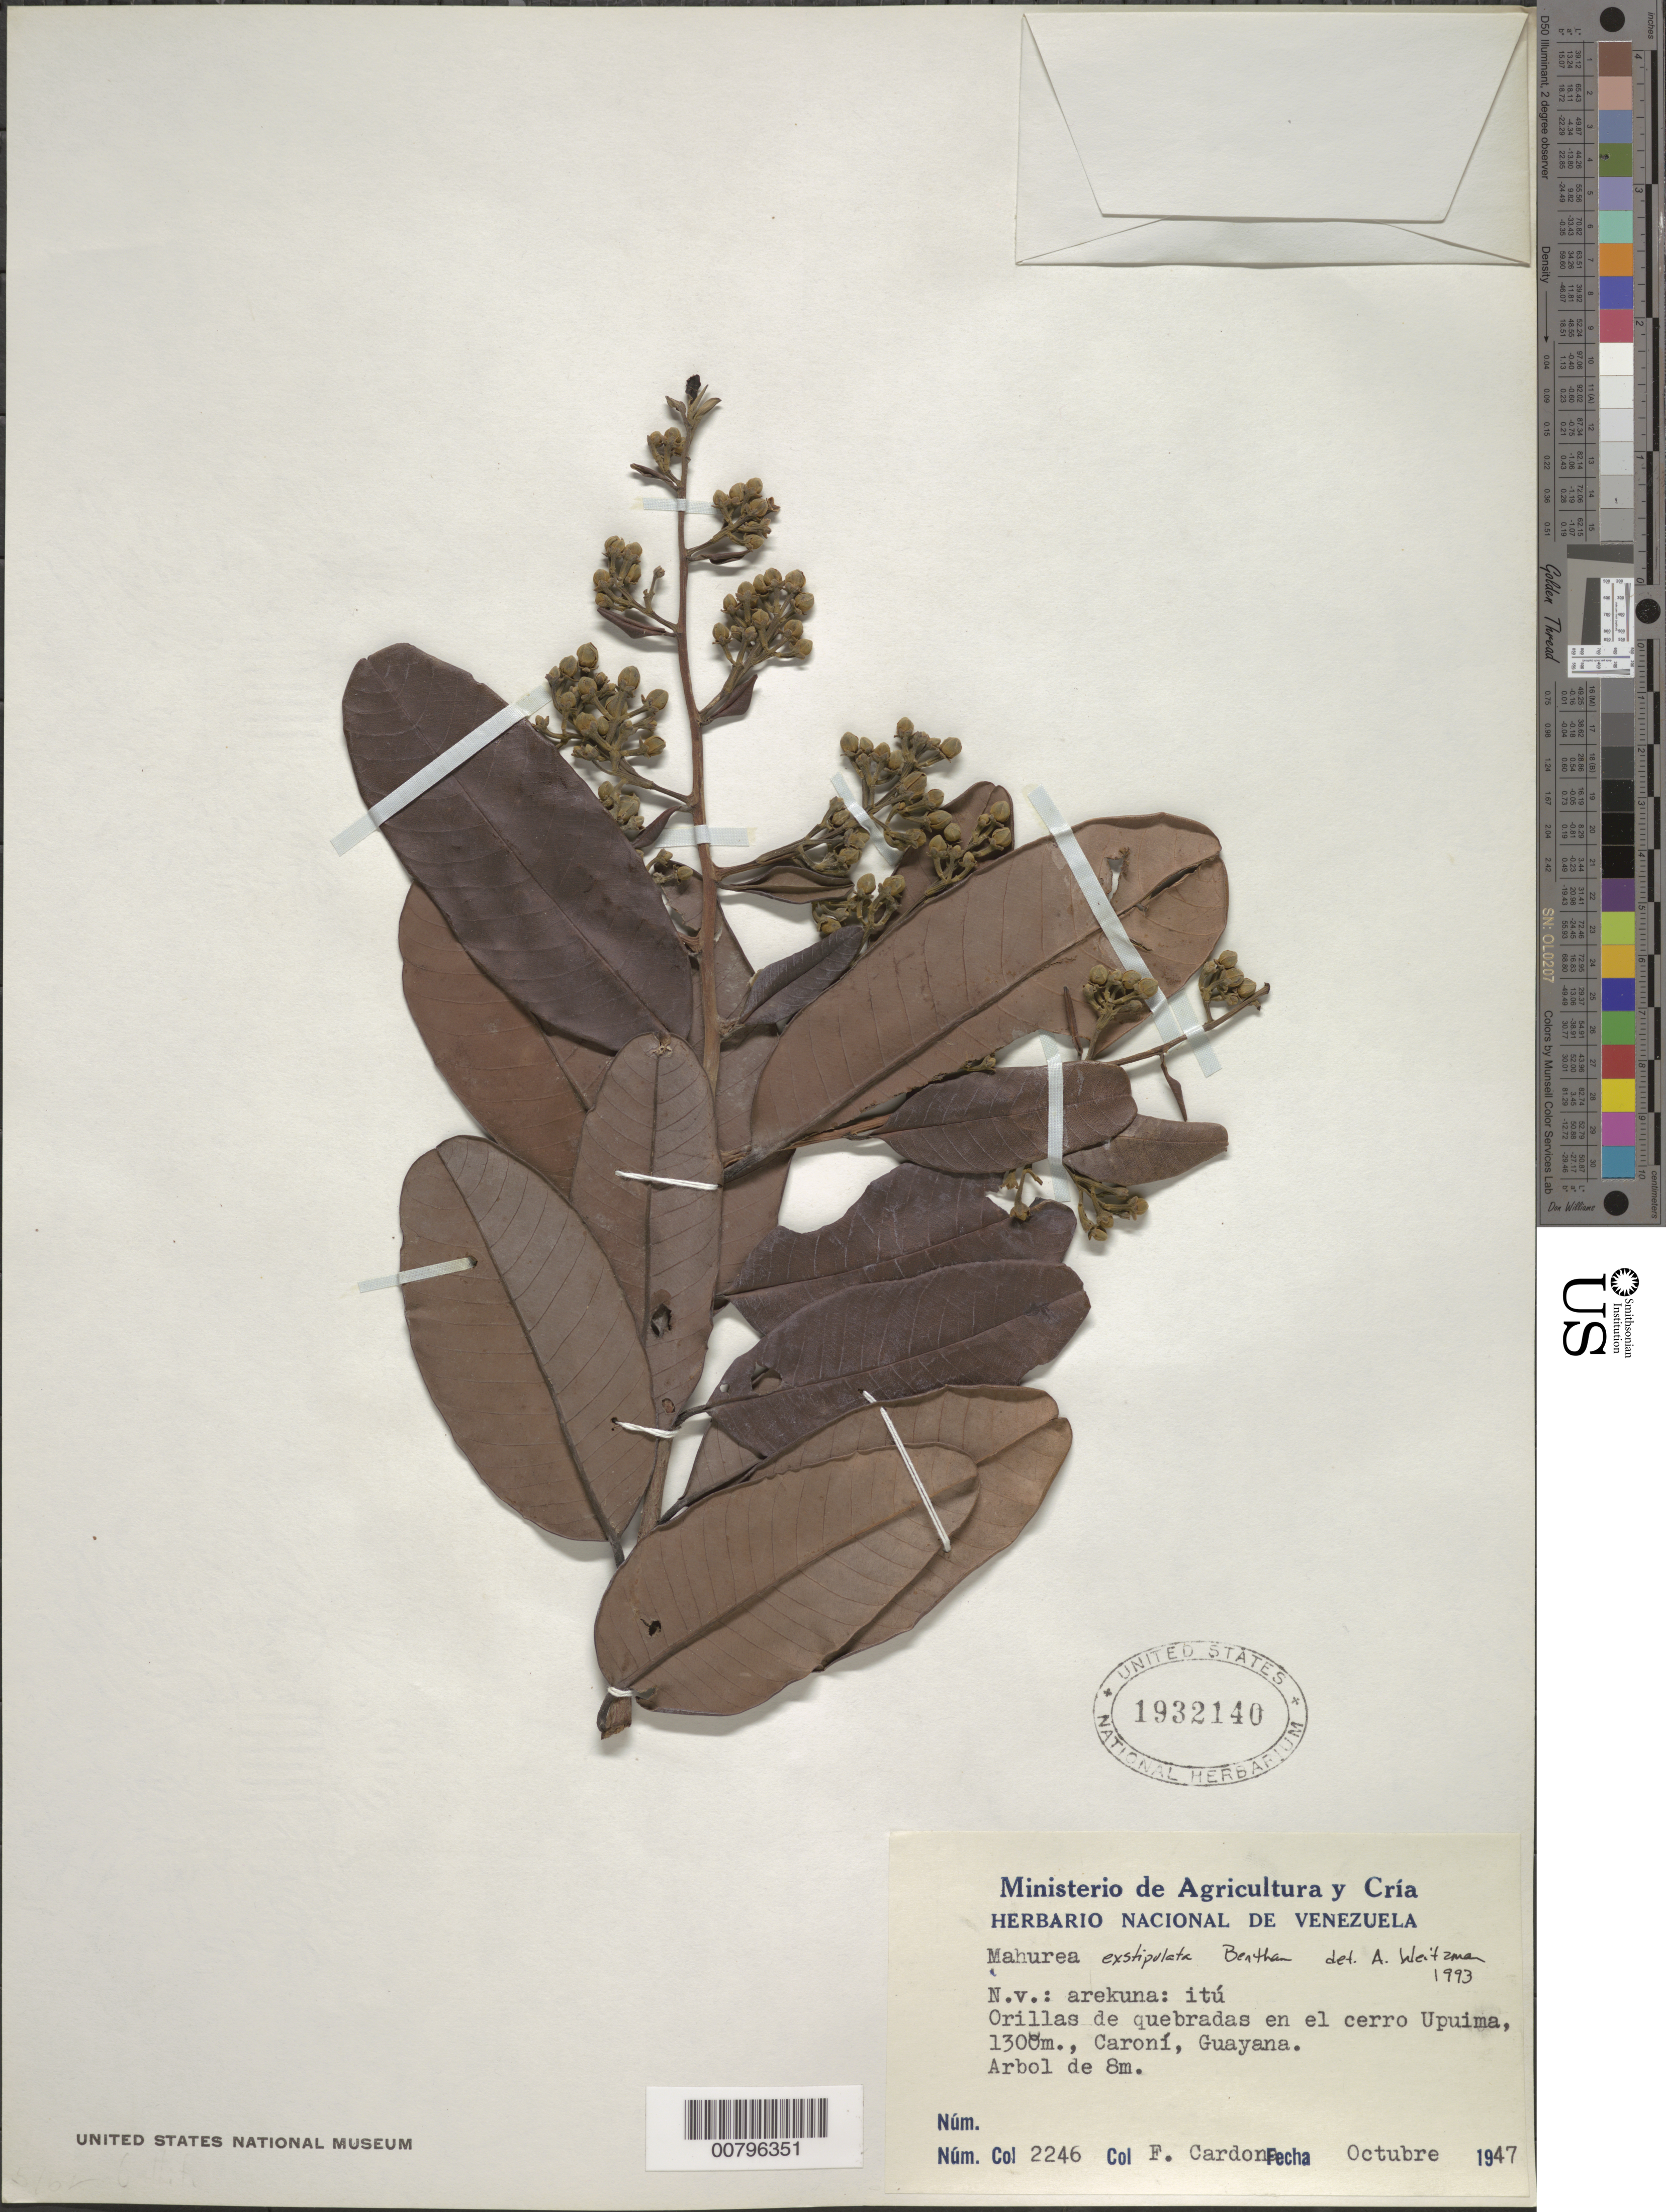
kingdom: Plantae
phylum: Tracheophyta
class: Magnoliopsida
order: Malpighiales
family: Calophyllaceae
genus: Mahurea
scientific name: Mahurea exstipulata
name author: Benth.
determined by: Weitzman, A. L.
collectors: F. Cardona Puig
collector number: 2246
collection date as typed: Oct-47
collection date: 1947-10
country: Venezuela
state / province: Bolívar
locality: Cerro Upuima, Río Caroní, Guayana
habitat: Orillas de quebradas en el cerro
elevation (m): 1300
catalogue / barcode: US 1932140